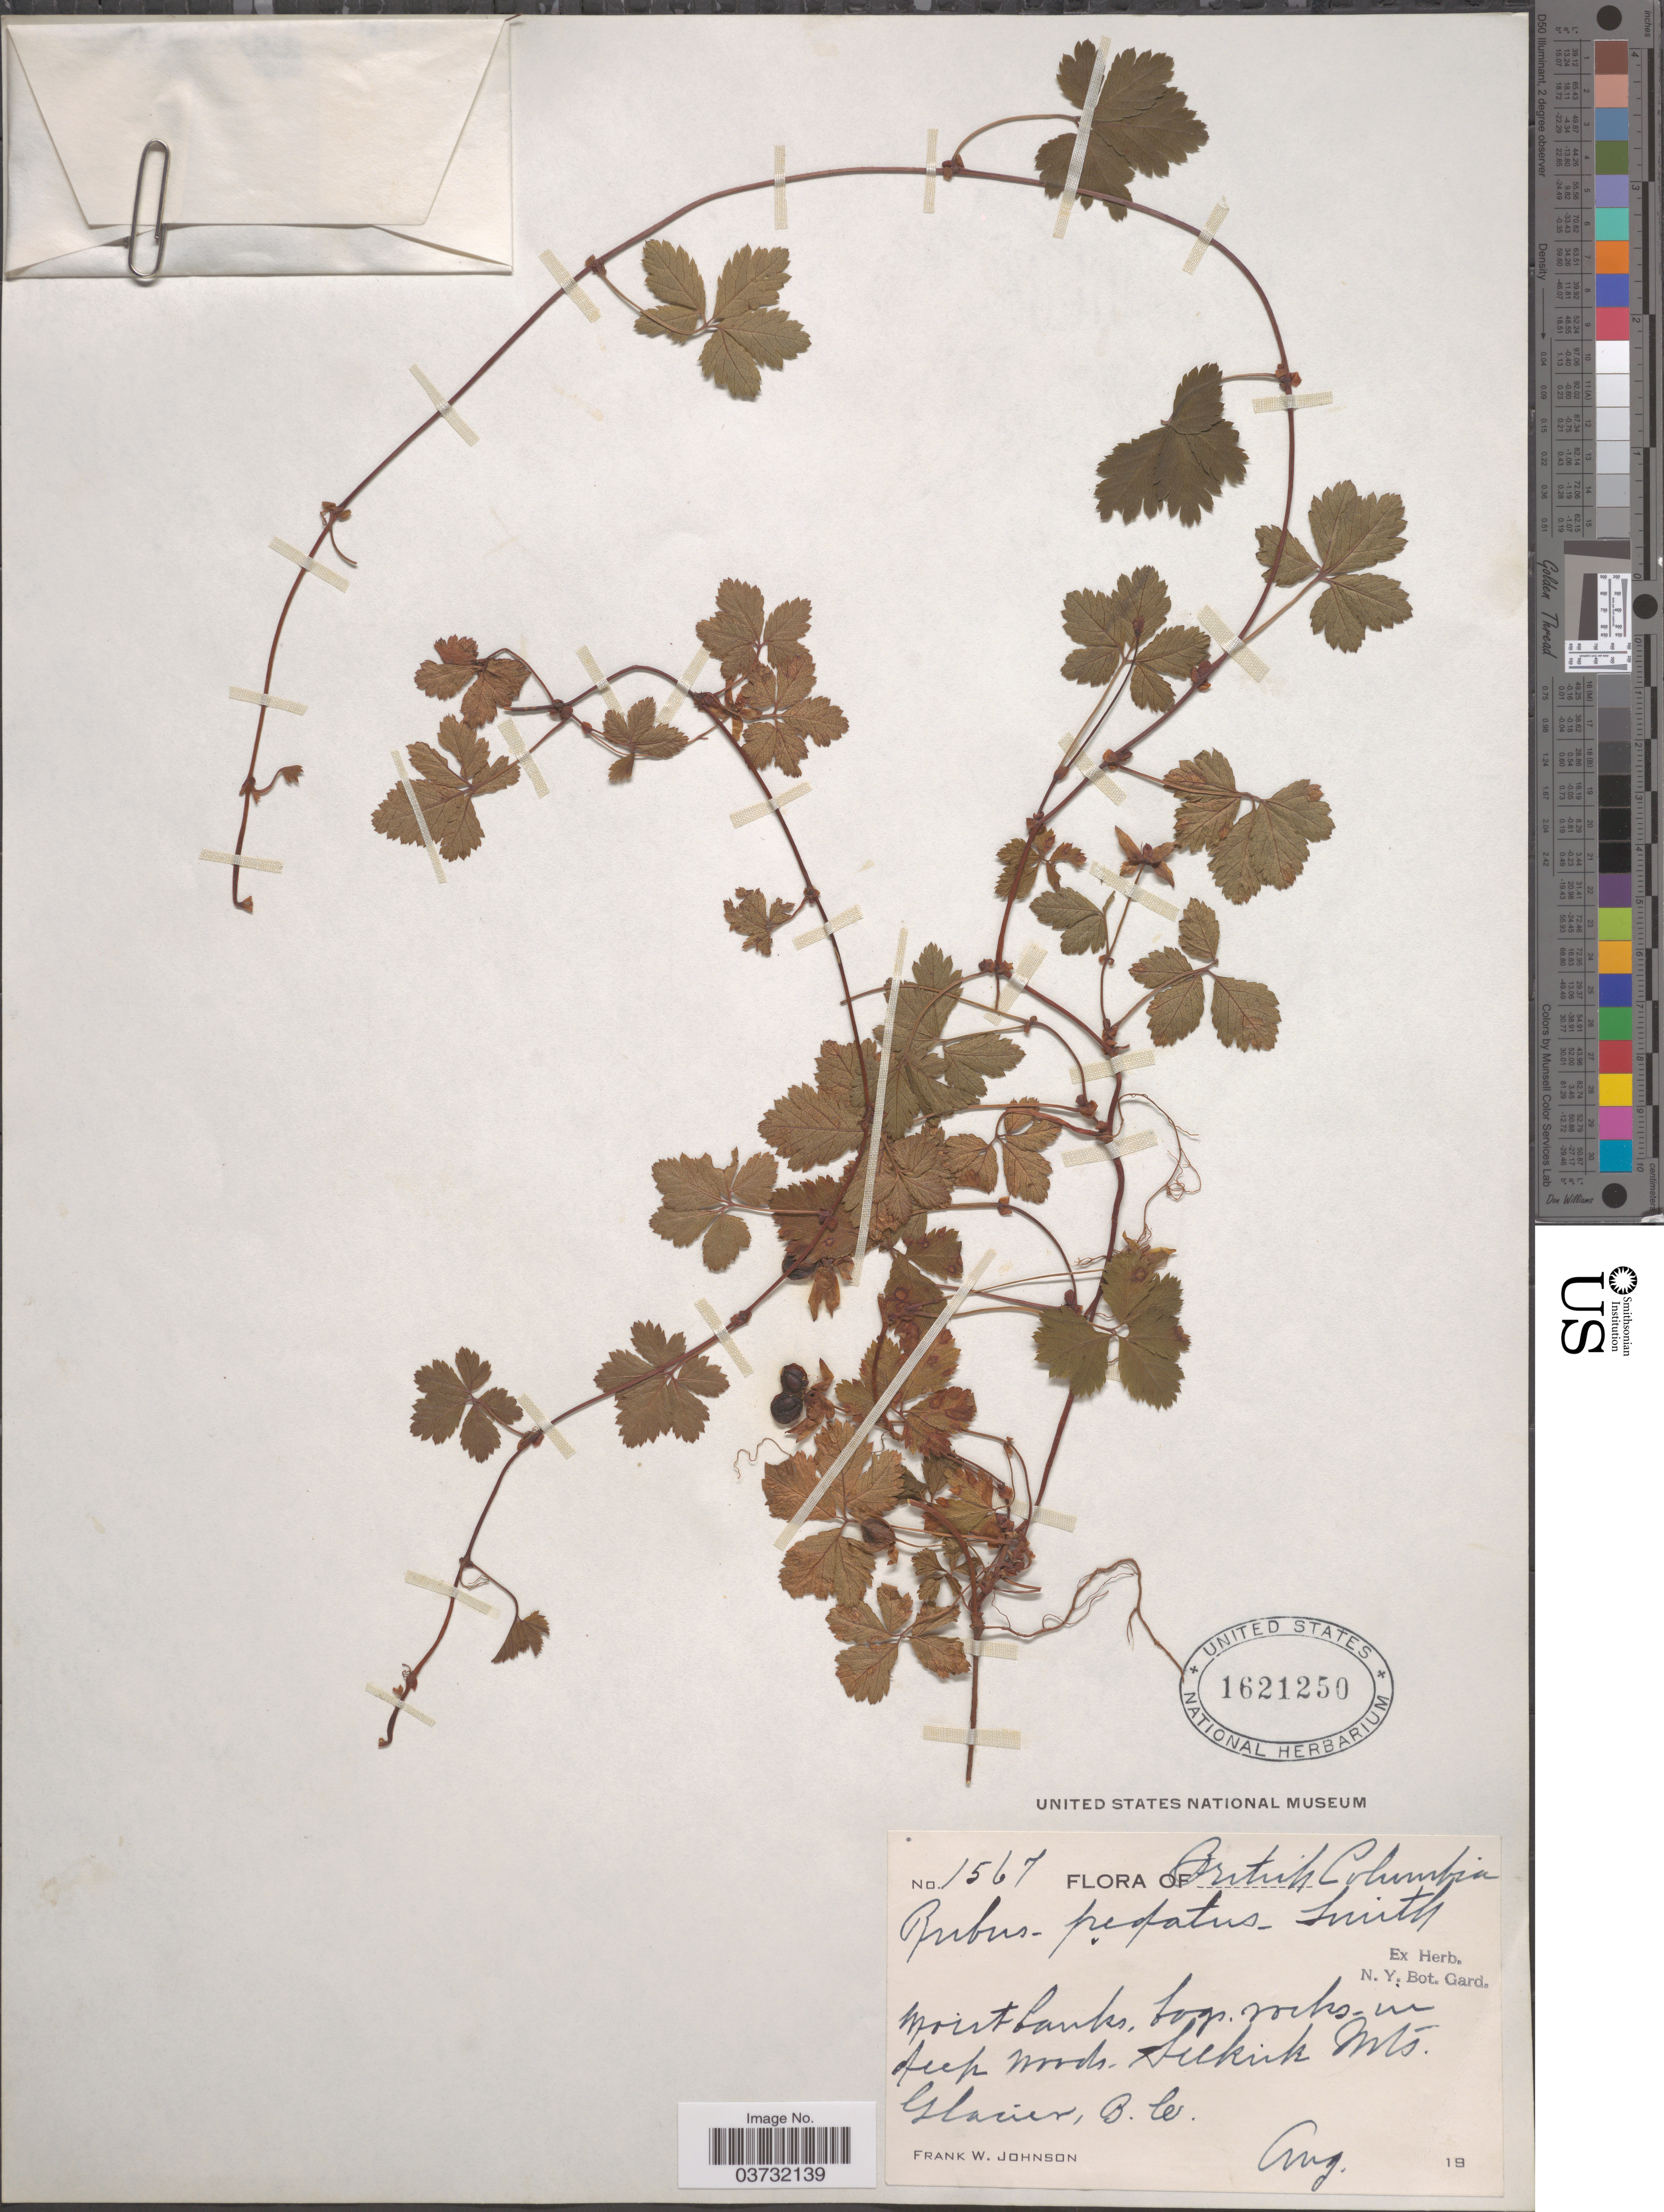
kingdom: Plantae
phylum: Tracheophyta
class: Magnoliopsida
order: Rosales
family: Rosaceae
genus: Rubus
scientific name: Rubus pedatus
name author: Sm.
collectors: F. W. Johnson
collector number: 1567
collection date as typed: Aug 19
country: Canada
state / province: British Columbia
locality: Selkirk Mts. Glacier.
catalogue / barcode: US 1621250